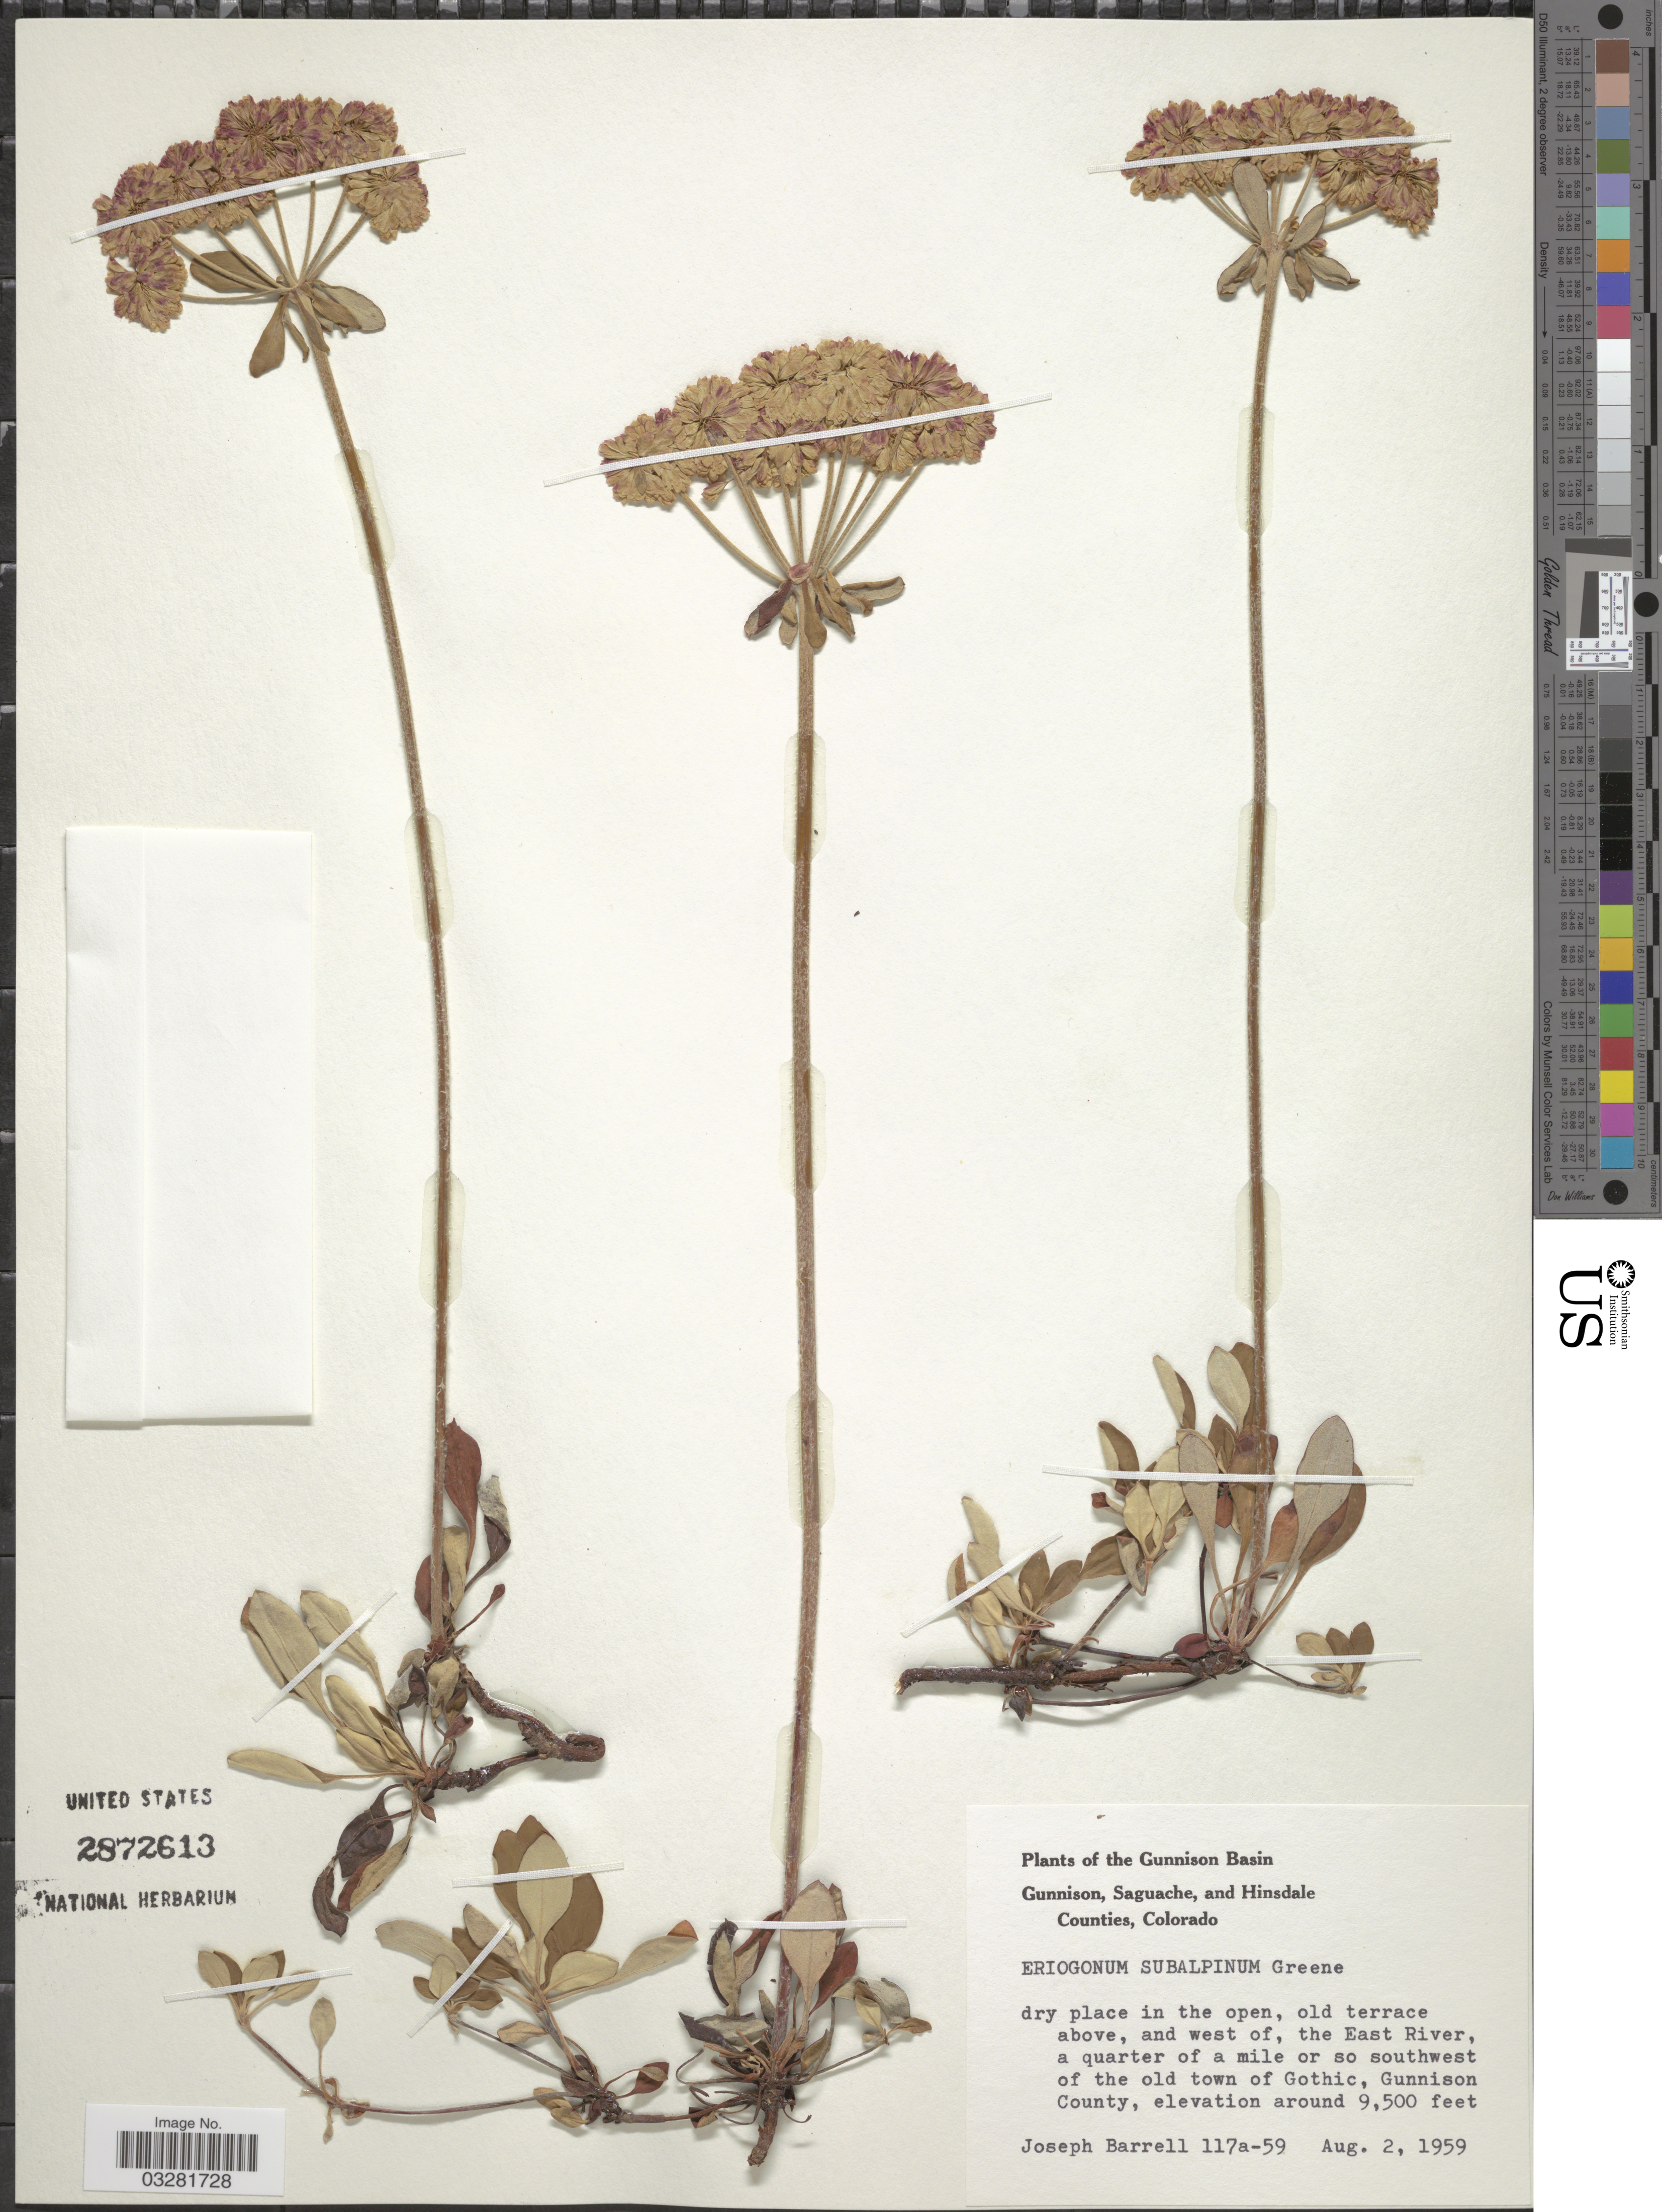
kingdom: Plantae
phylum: Tracheophyta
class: Magnoliopsida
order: Caryophyllales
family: Polygonaceae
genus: Eriogonum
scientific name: Eriogonum umbellatum var. subalpinum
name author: M.E. Jones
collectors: J. Barrell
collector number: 117a-59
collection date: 1959-08-02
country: United States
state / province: Colorado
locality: The Gunnison Basin. Dry place in the open, old terrace above, and west of, the East River, a quarter of a mile or so southwest of the old town of Gothic, Gunnison County.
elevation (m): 2896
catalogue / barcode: US 2872613